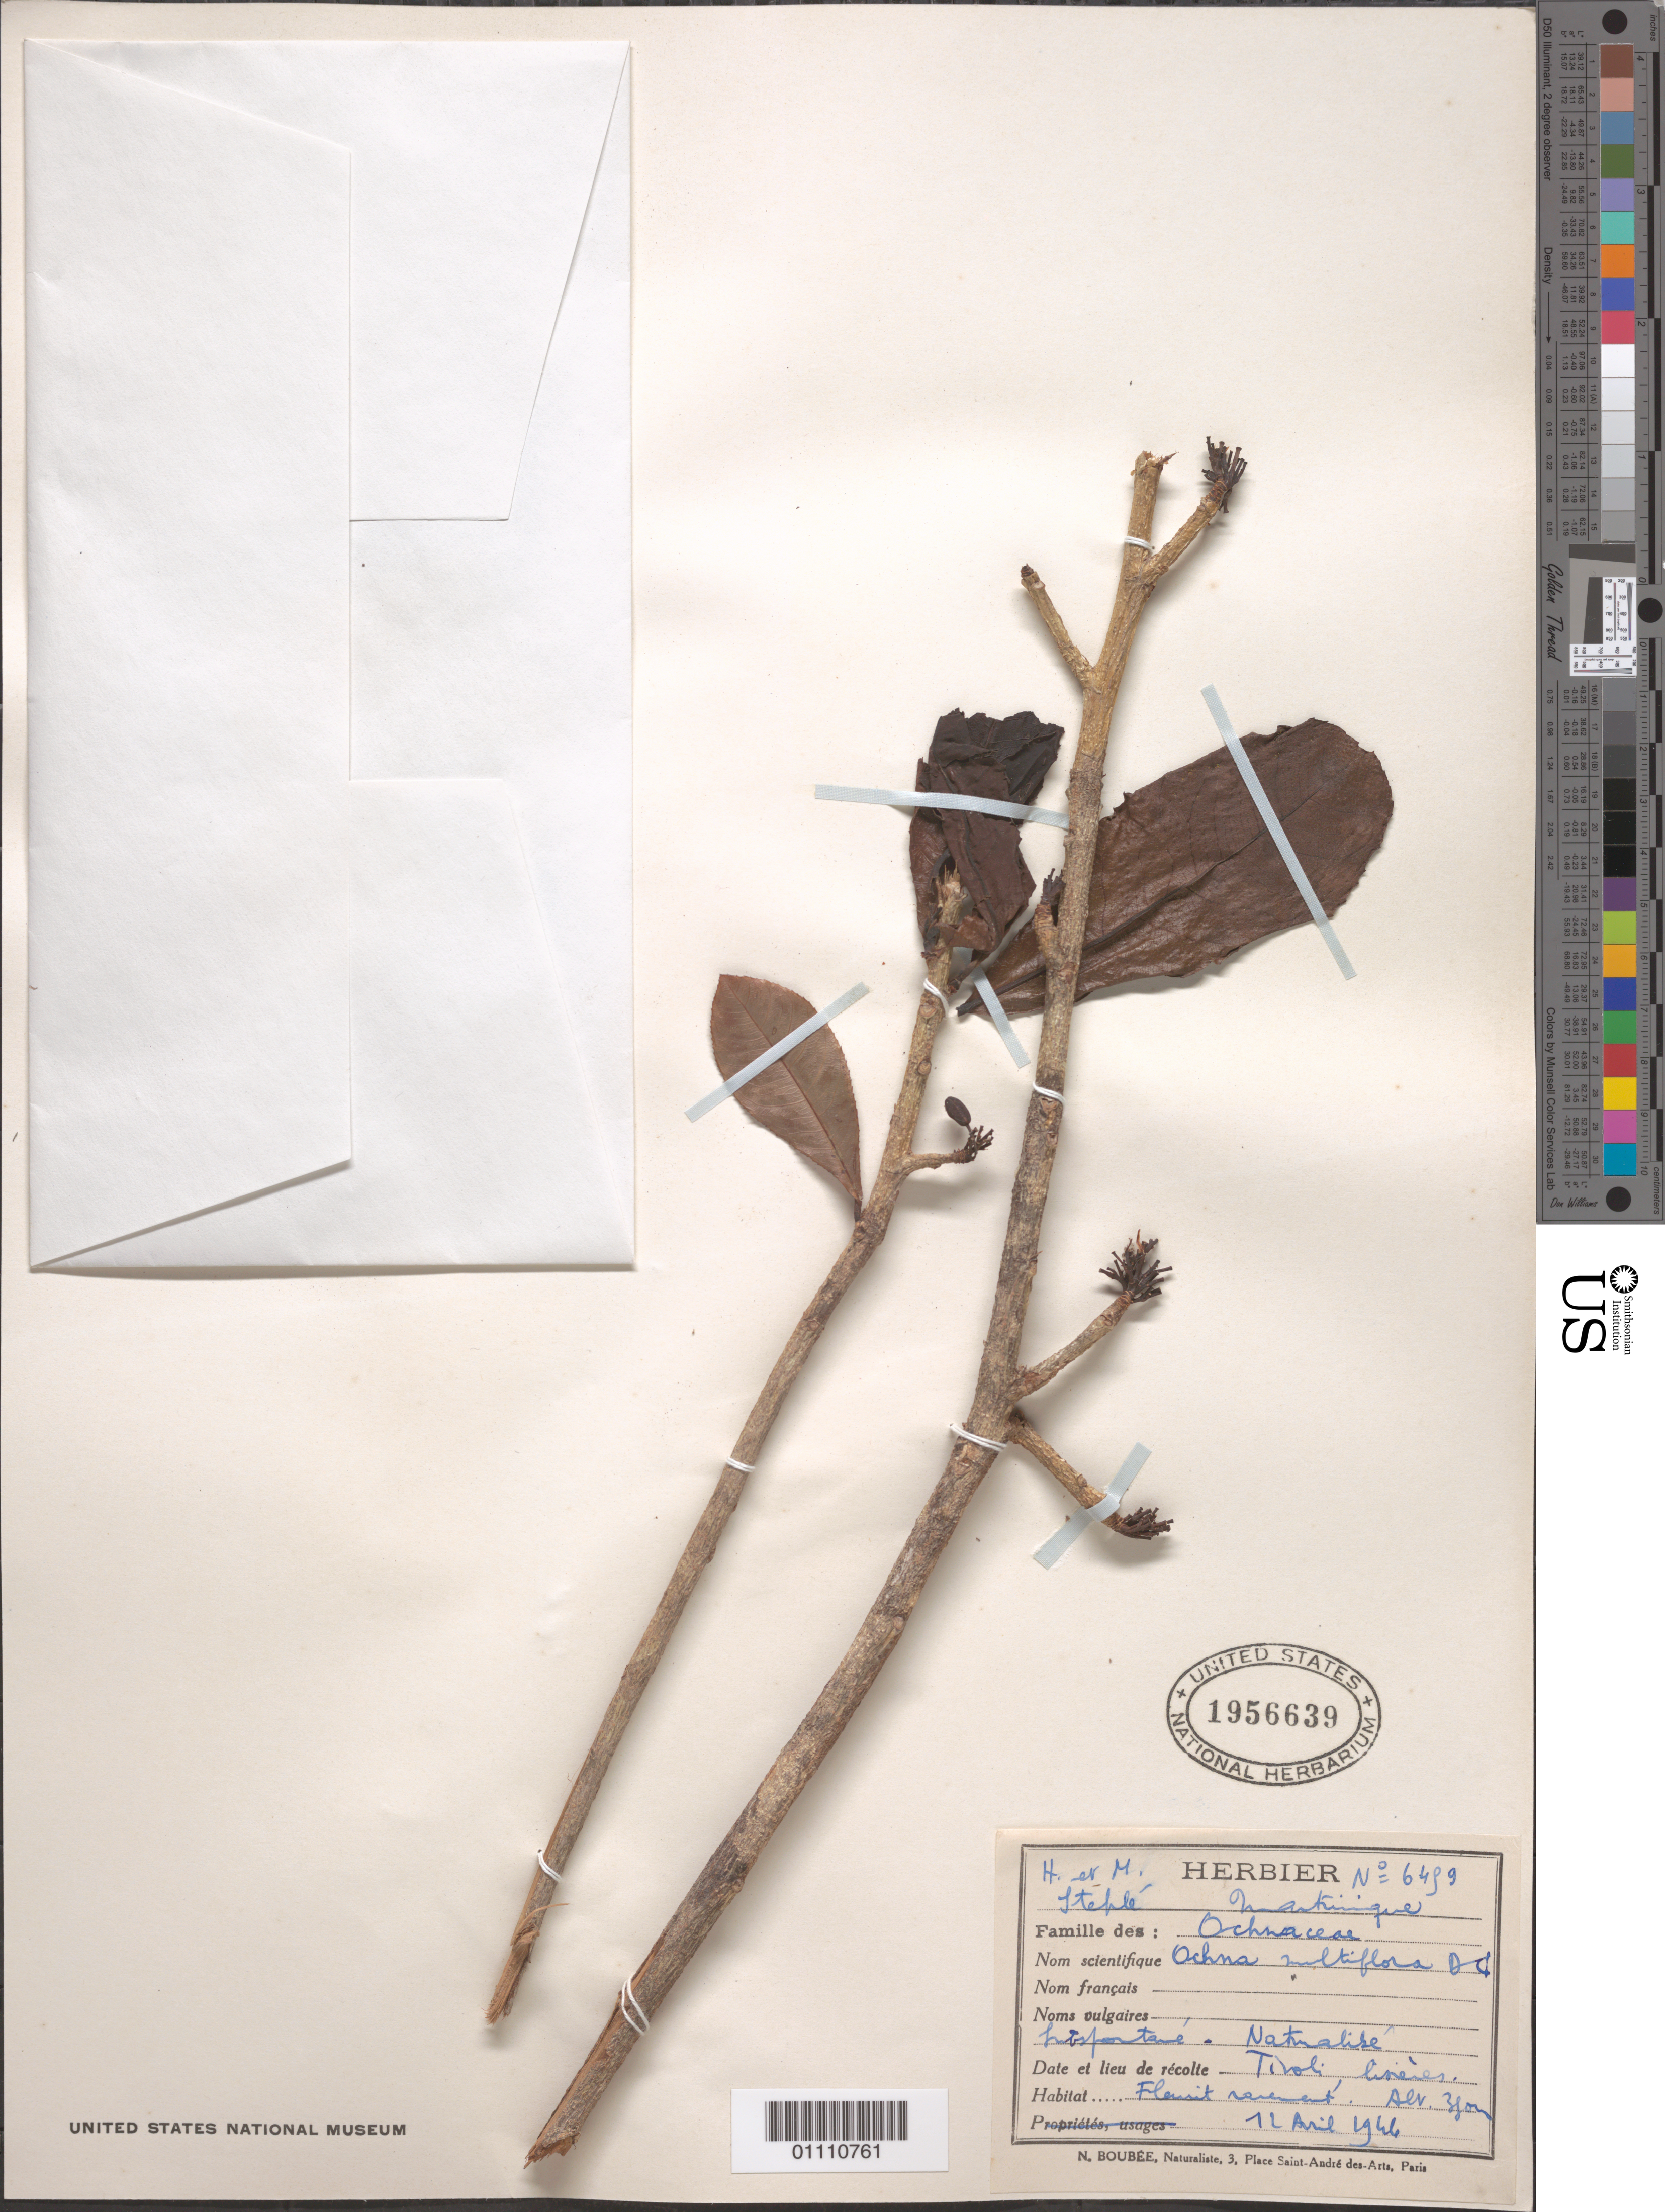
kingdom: Plantae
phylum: Tracheophyta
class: Magnoliopsida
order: Malpighiales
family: Ochnaceae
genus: Ochna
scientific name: Ochna multiflora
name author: DC.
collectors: H. Stehlé & M. Stehlé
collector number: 6459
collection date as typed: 12 Apr 1946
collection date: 1946-04-12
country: Martinique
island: Martinique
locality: Tivoli, (hard to read) linenes. Flamnit revement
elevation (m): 350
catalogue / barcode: US 1956639